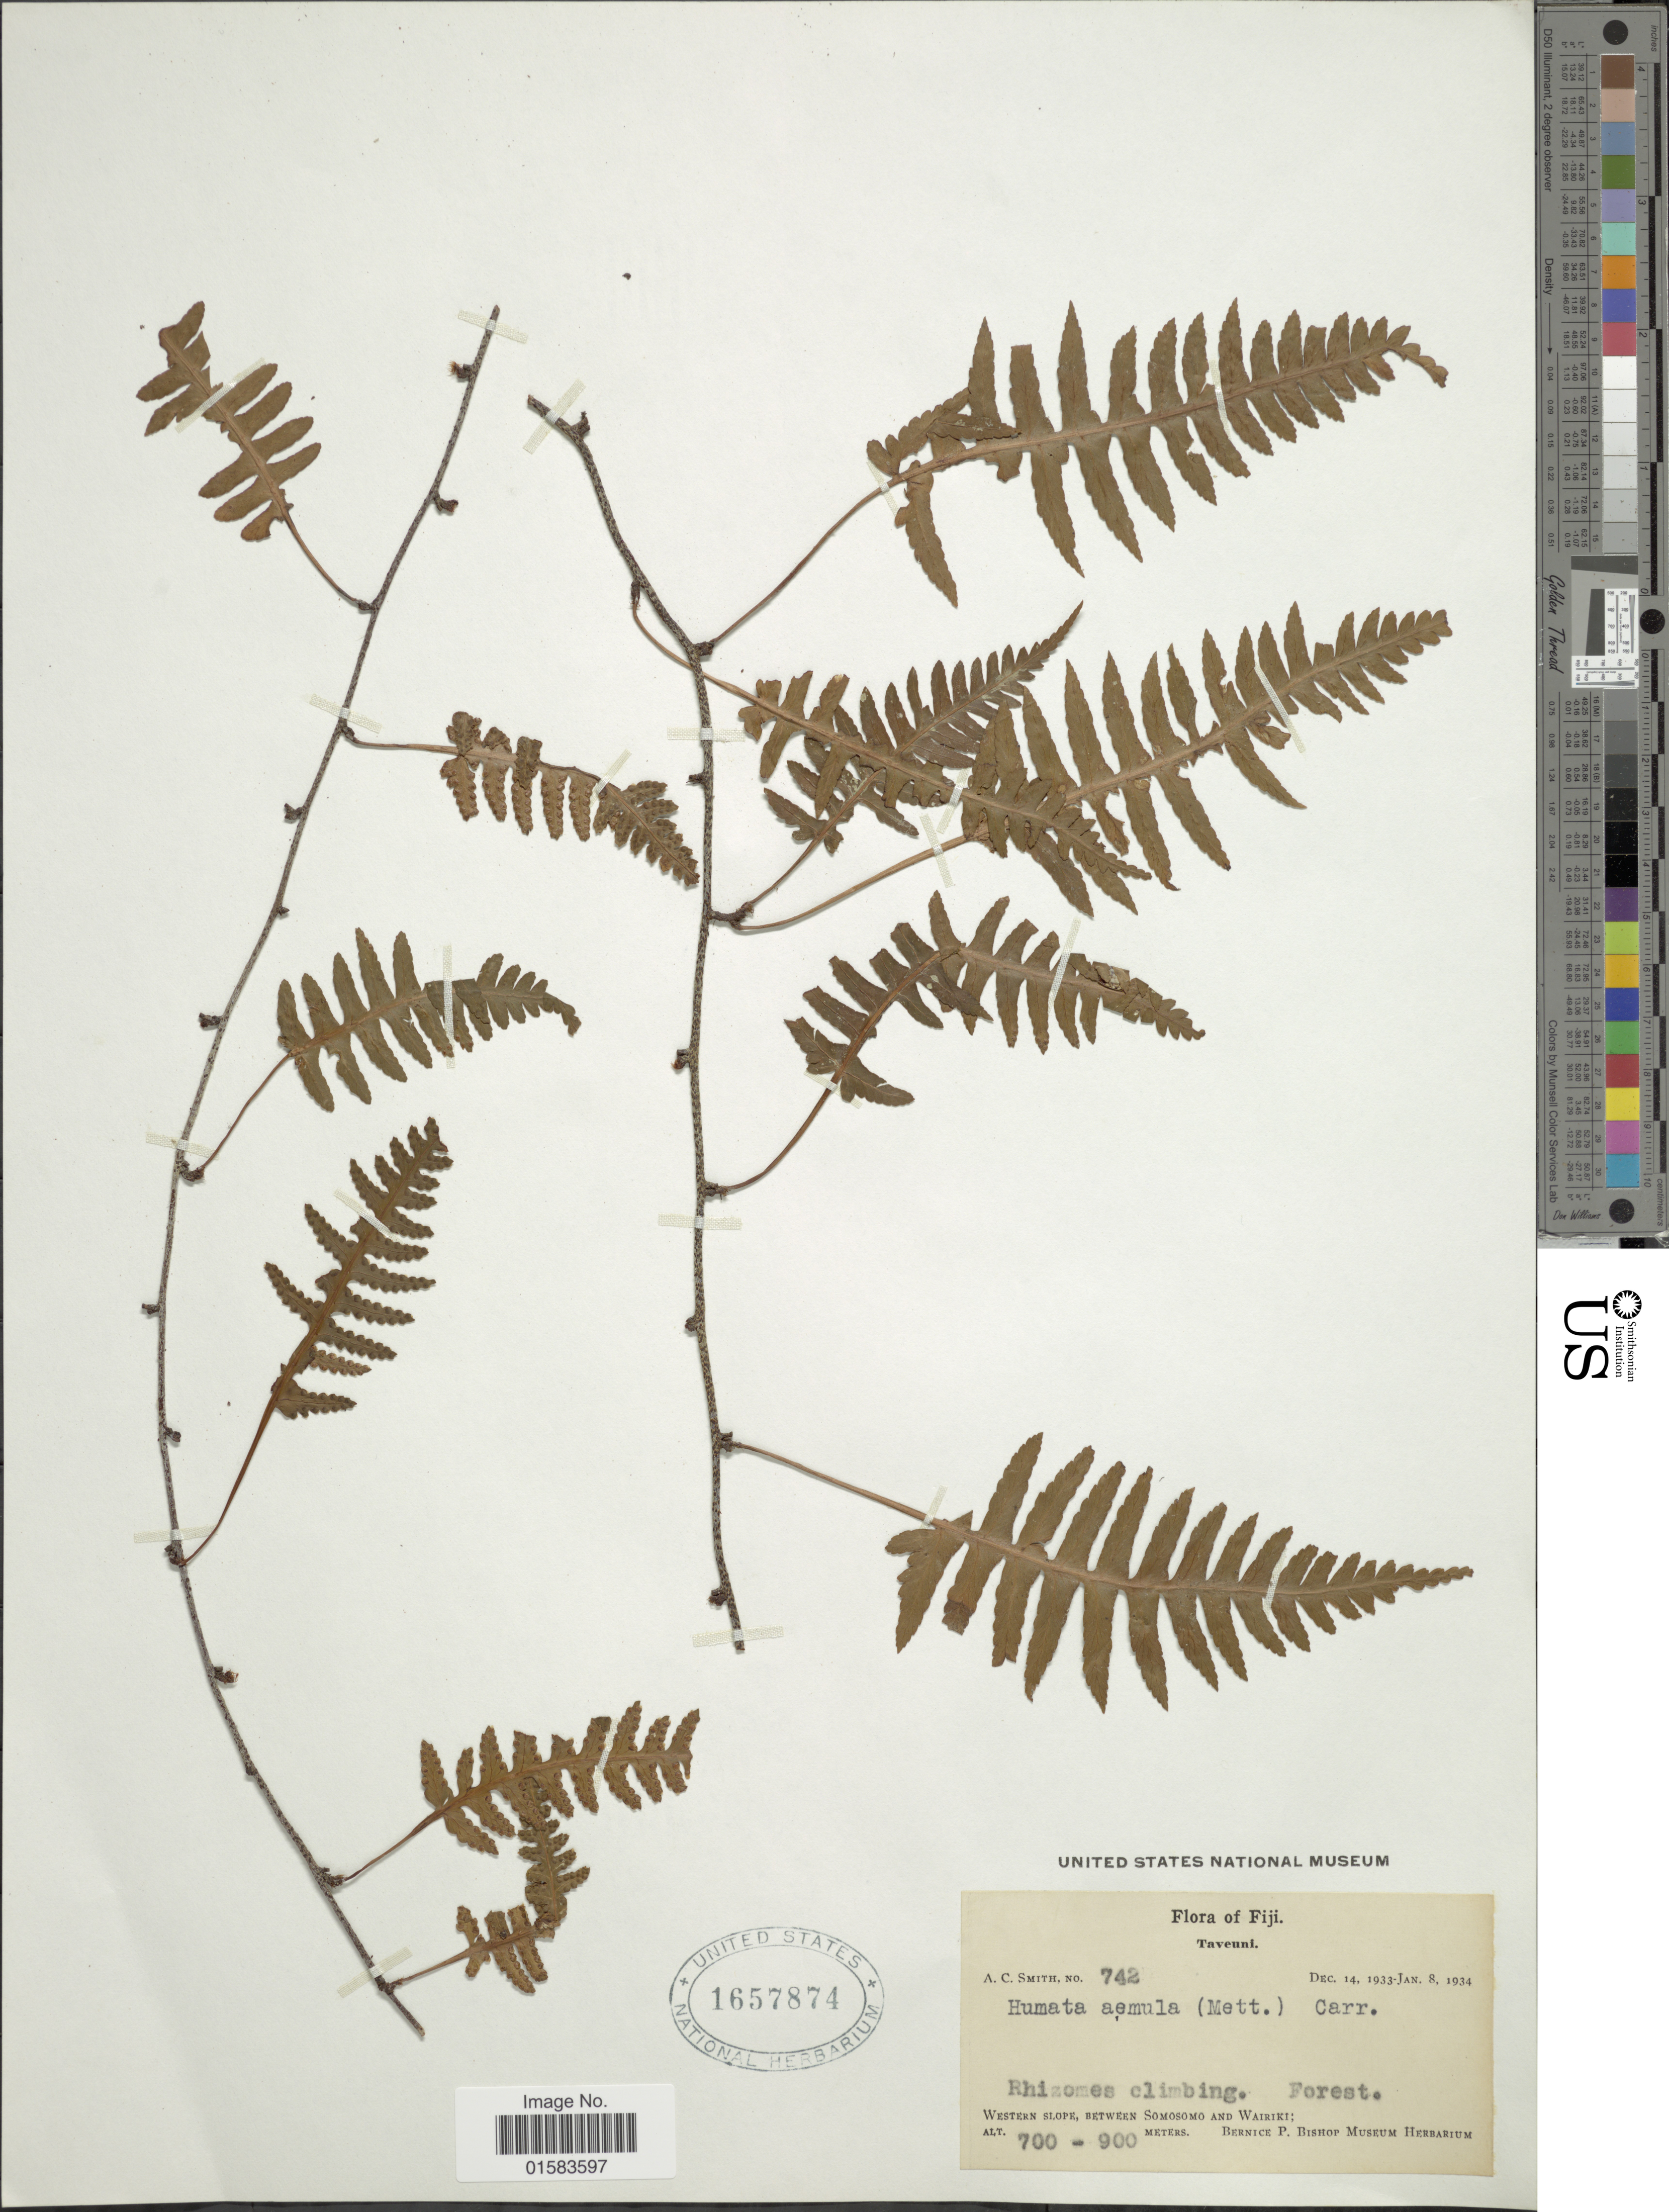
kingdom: Plantae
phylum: Tracheophyta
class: Polypodiopsida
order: Polypodiales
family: Davalliaceae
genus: Davallia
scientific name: Davallia sessilifolia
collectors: A. C. Smith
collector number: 742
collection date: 1933-12-14/1934-01-08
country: Fiji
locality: Taveuni, Western slope between Somosomo and Wairiki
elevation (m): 700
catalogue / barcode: US 1657874